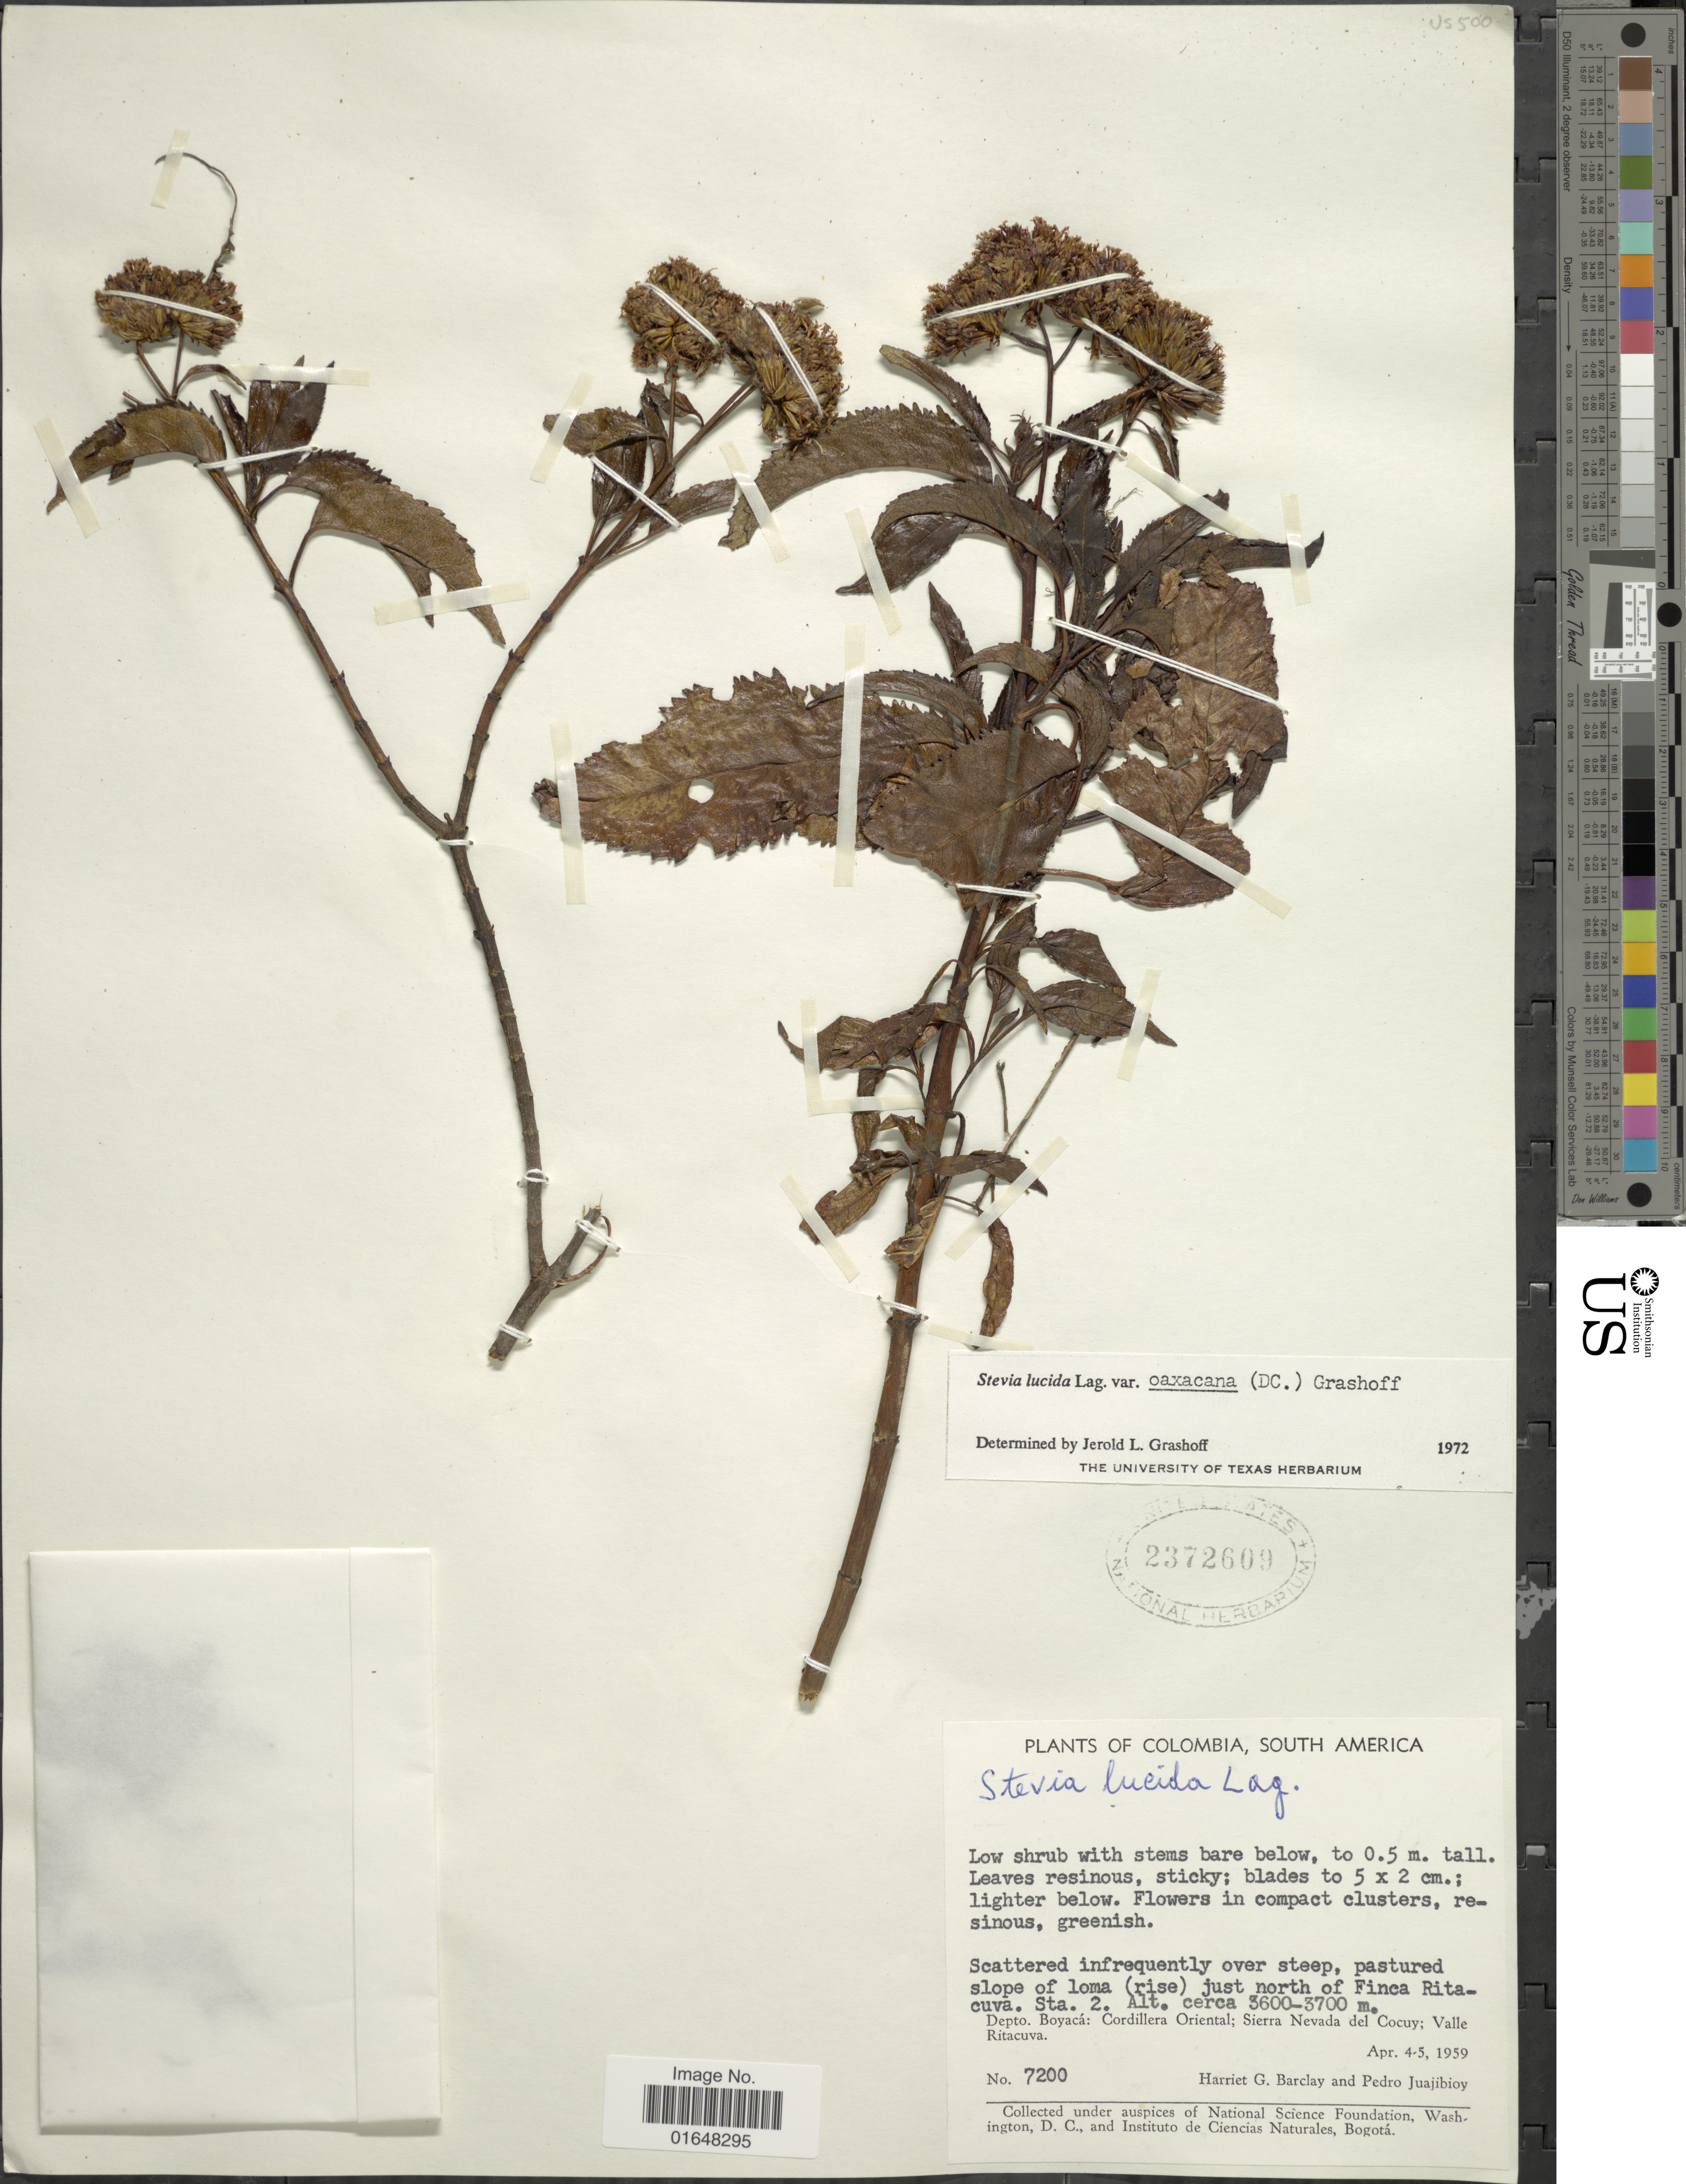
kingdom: Plantae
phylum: Tracheophyta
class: Magnoliopsida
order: Asterales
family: Asteraceae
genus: Stevia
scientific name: Stevia lucida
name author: Lag.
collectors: H. G. Barclay & P. Juajibioy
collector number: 7200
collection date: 1959-04-04/1959-04-05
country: Colombia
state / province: Boyacá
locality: Pastured slope of loma (rise) just north of Finca Ritacuva. Sta. 2. Depto. Boyacá: Cordillera Oriental; Sierra Nevada del Cocuy; Valle Ritacuva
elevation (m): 3600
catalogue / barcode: US 2372609